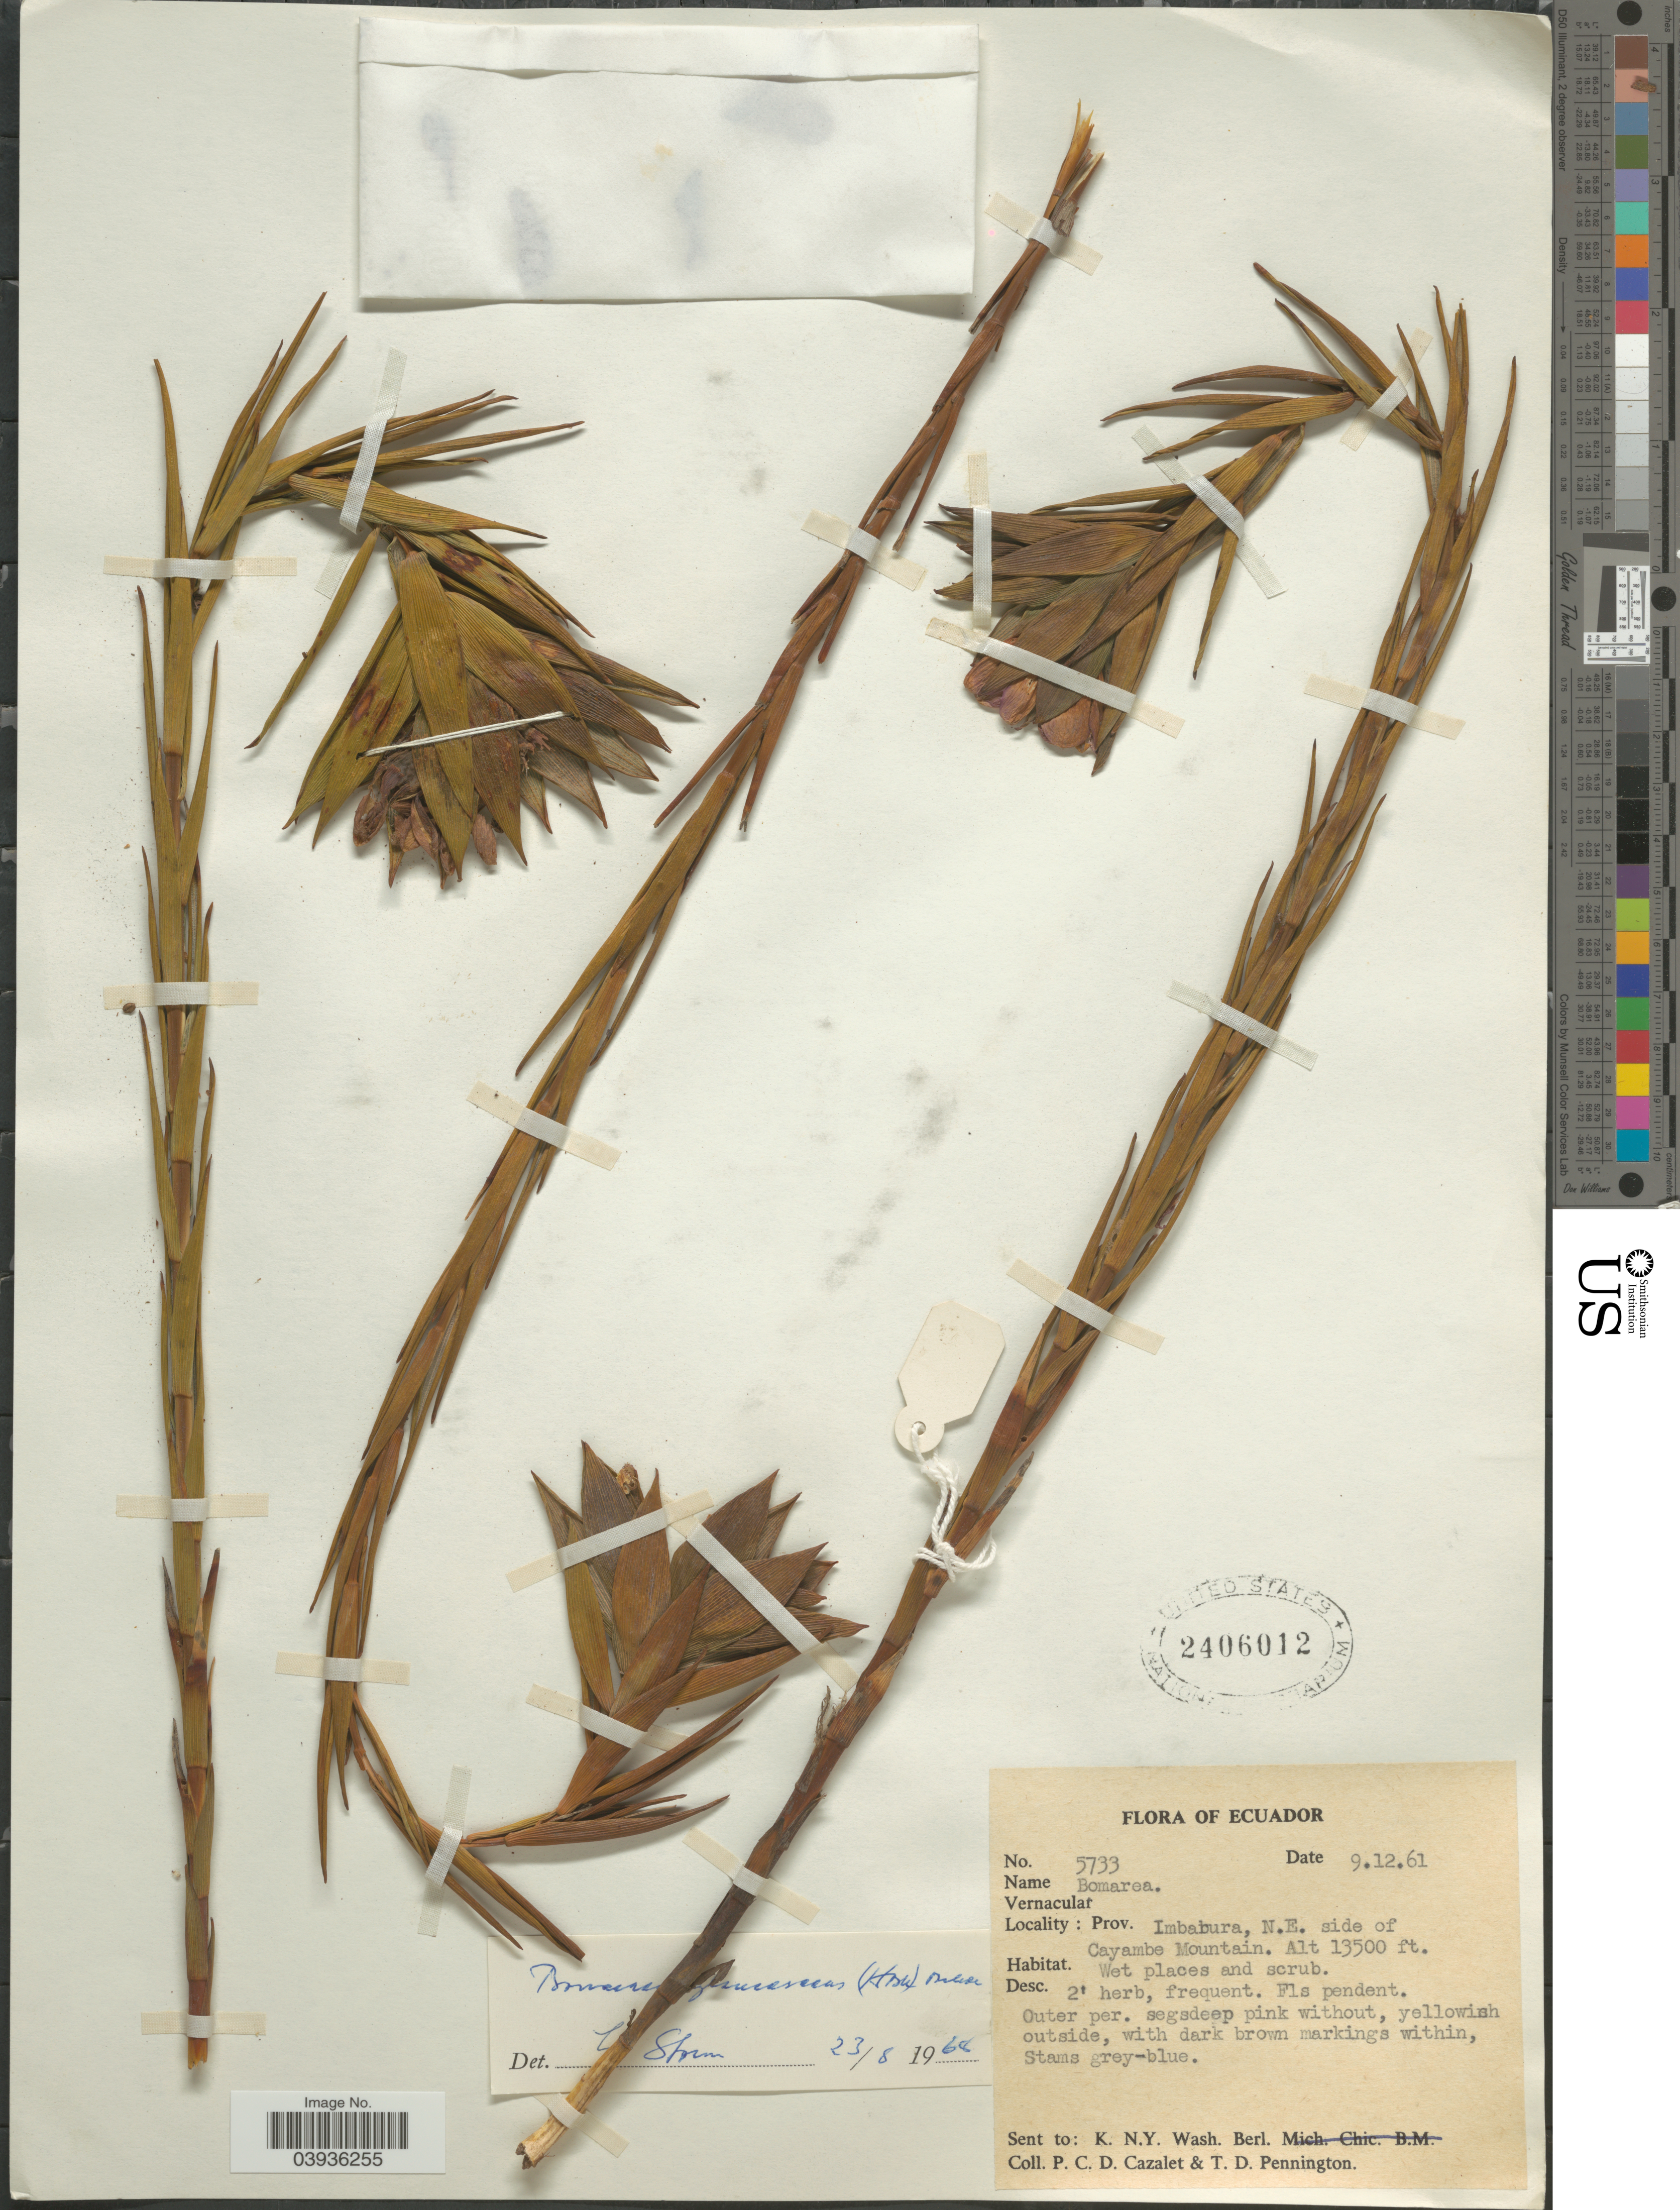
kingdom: Plantae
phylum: Tracheophyta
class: Liliopsida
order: Liliales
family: Alstroemeriaceae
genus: Bomarea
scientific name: Bomarea glaucescens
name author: (Kunth) Baker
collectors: P. C. D. Cazalet & T. D. Pennington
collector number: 5733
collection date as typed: Transcribed d/m/y: 9/12/61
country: Ecuador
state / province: Imbabura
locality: N.E. side of Cayambe Mountain.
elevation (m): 4115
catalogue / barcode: US 2406012